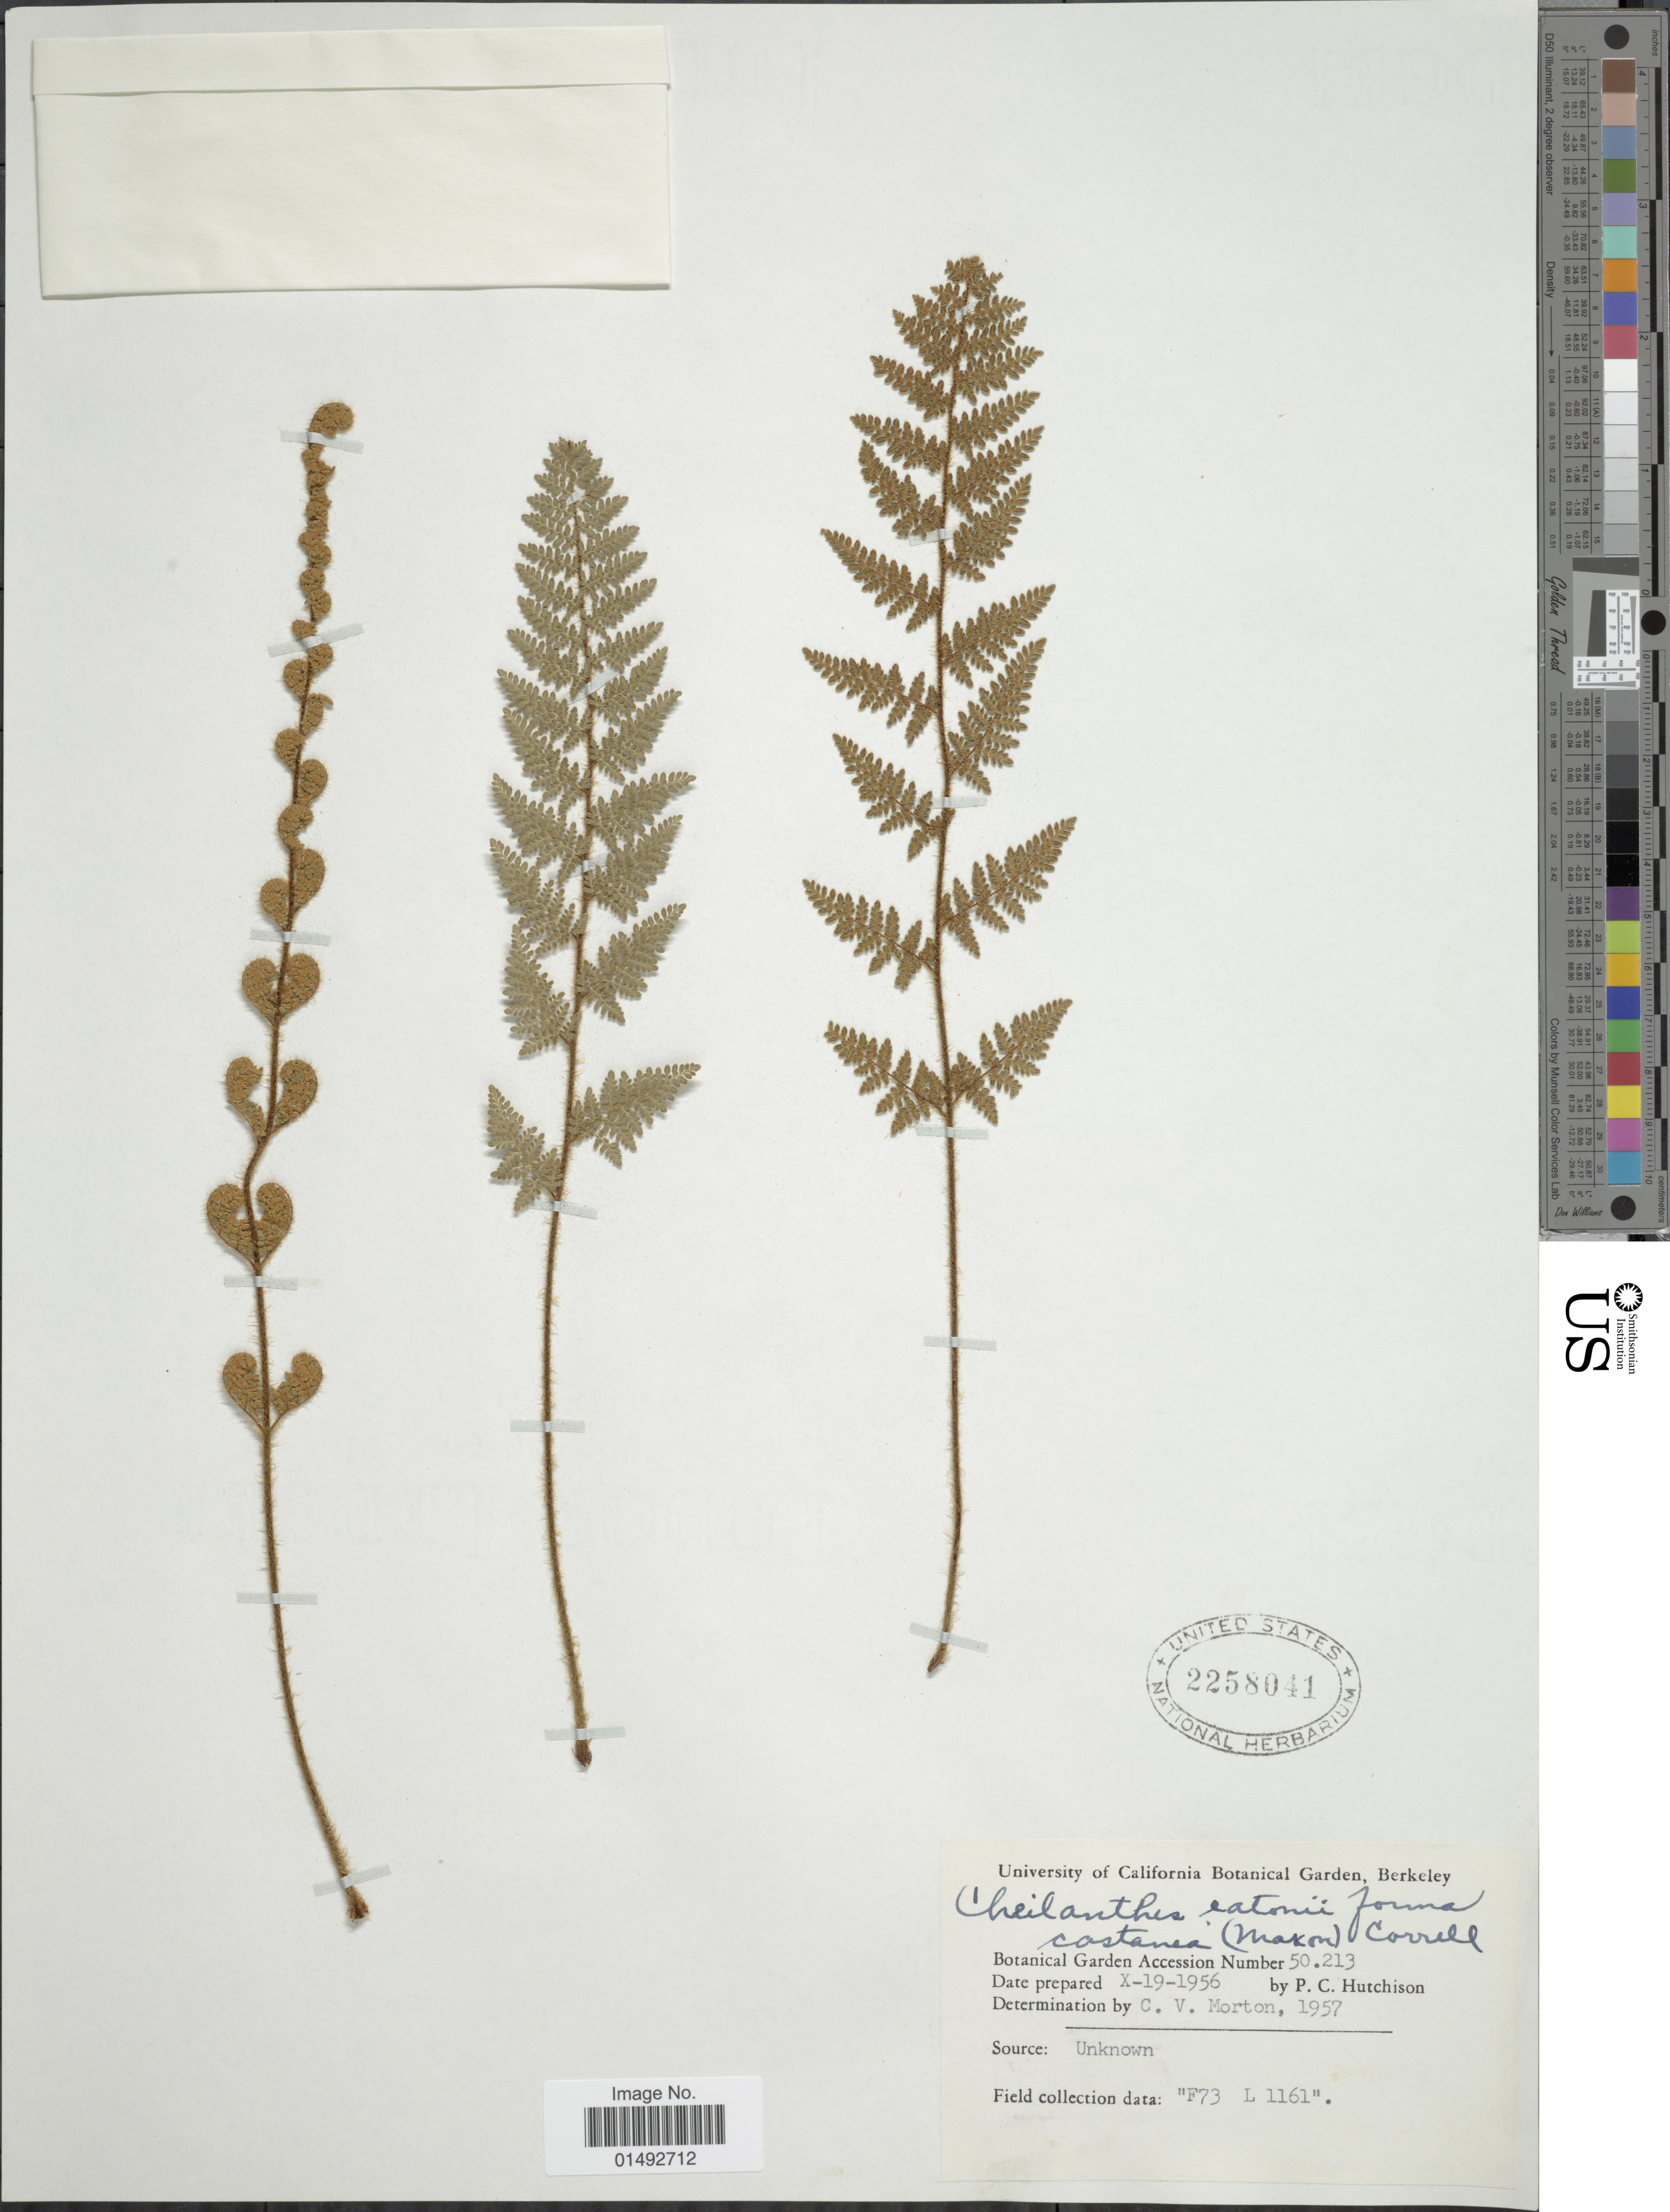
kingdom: Plantae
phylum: Tracheophyta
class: Polypodiopsida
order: Polypodiales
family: Pteridaceae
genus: Myriopteris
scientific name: Myriopteris rufa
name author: Fée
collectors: P. C. Hutchison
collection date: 1956-10-19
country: United States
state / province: California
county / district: Alameda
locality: University of California Botanical Garden, Berkeley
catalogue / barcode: US 2258041